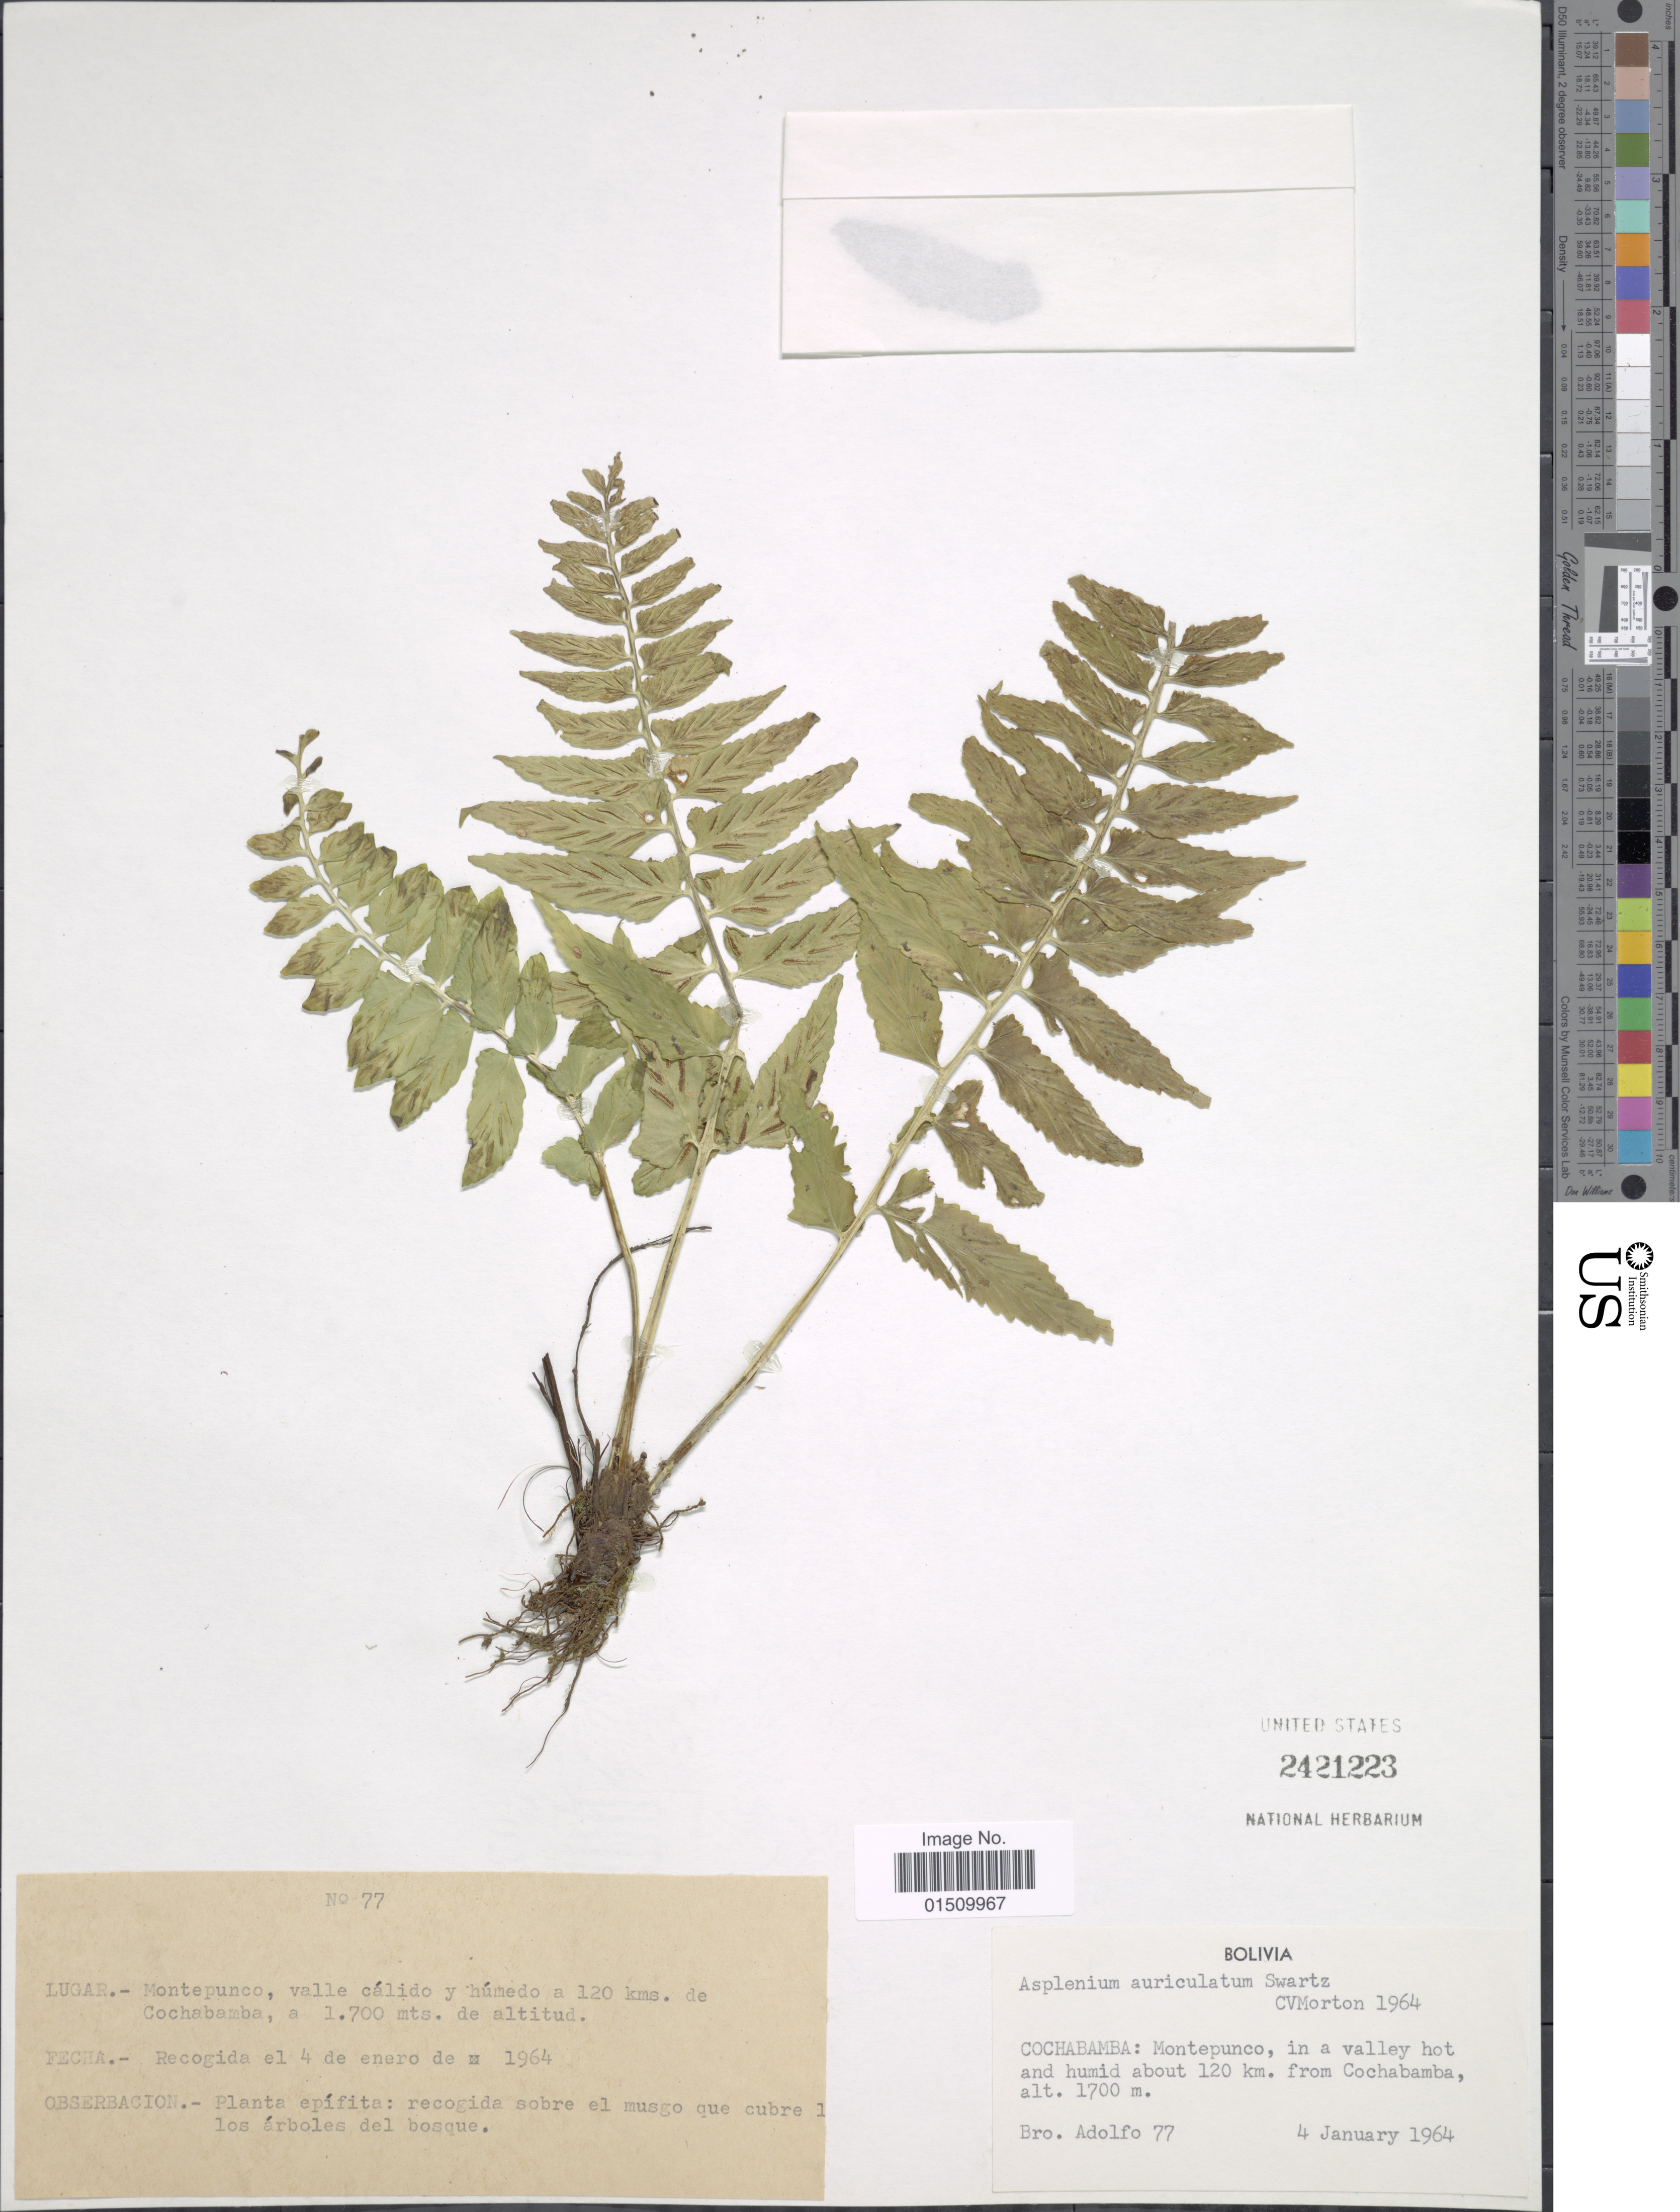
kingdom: Plantae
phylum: Tracheophyta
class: Polypodiopsida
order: Polypodiales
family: Aspleniaceae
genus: Asplenium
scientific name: Asplenium auriculatum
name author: Sw.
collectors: Bro. Adolfo M.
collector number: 77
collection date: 1964-01-04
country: Bolivia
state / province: Cochabamba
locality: Bolivia, Montepunco, in a valley hot and humid about 120 km. from Cochabamba.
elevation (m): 1700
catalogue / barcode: US 2421223